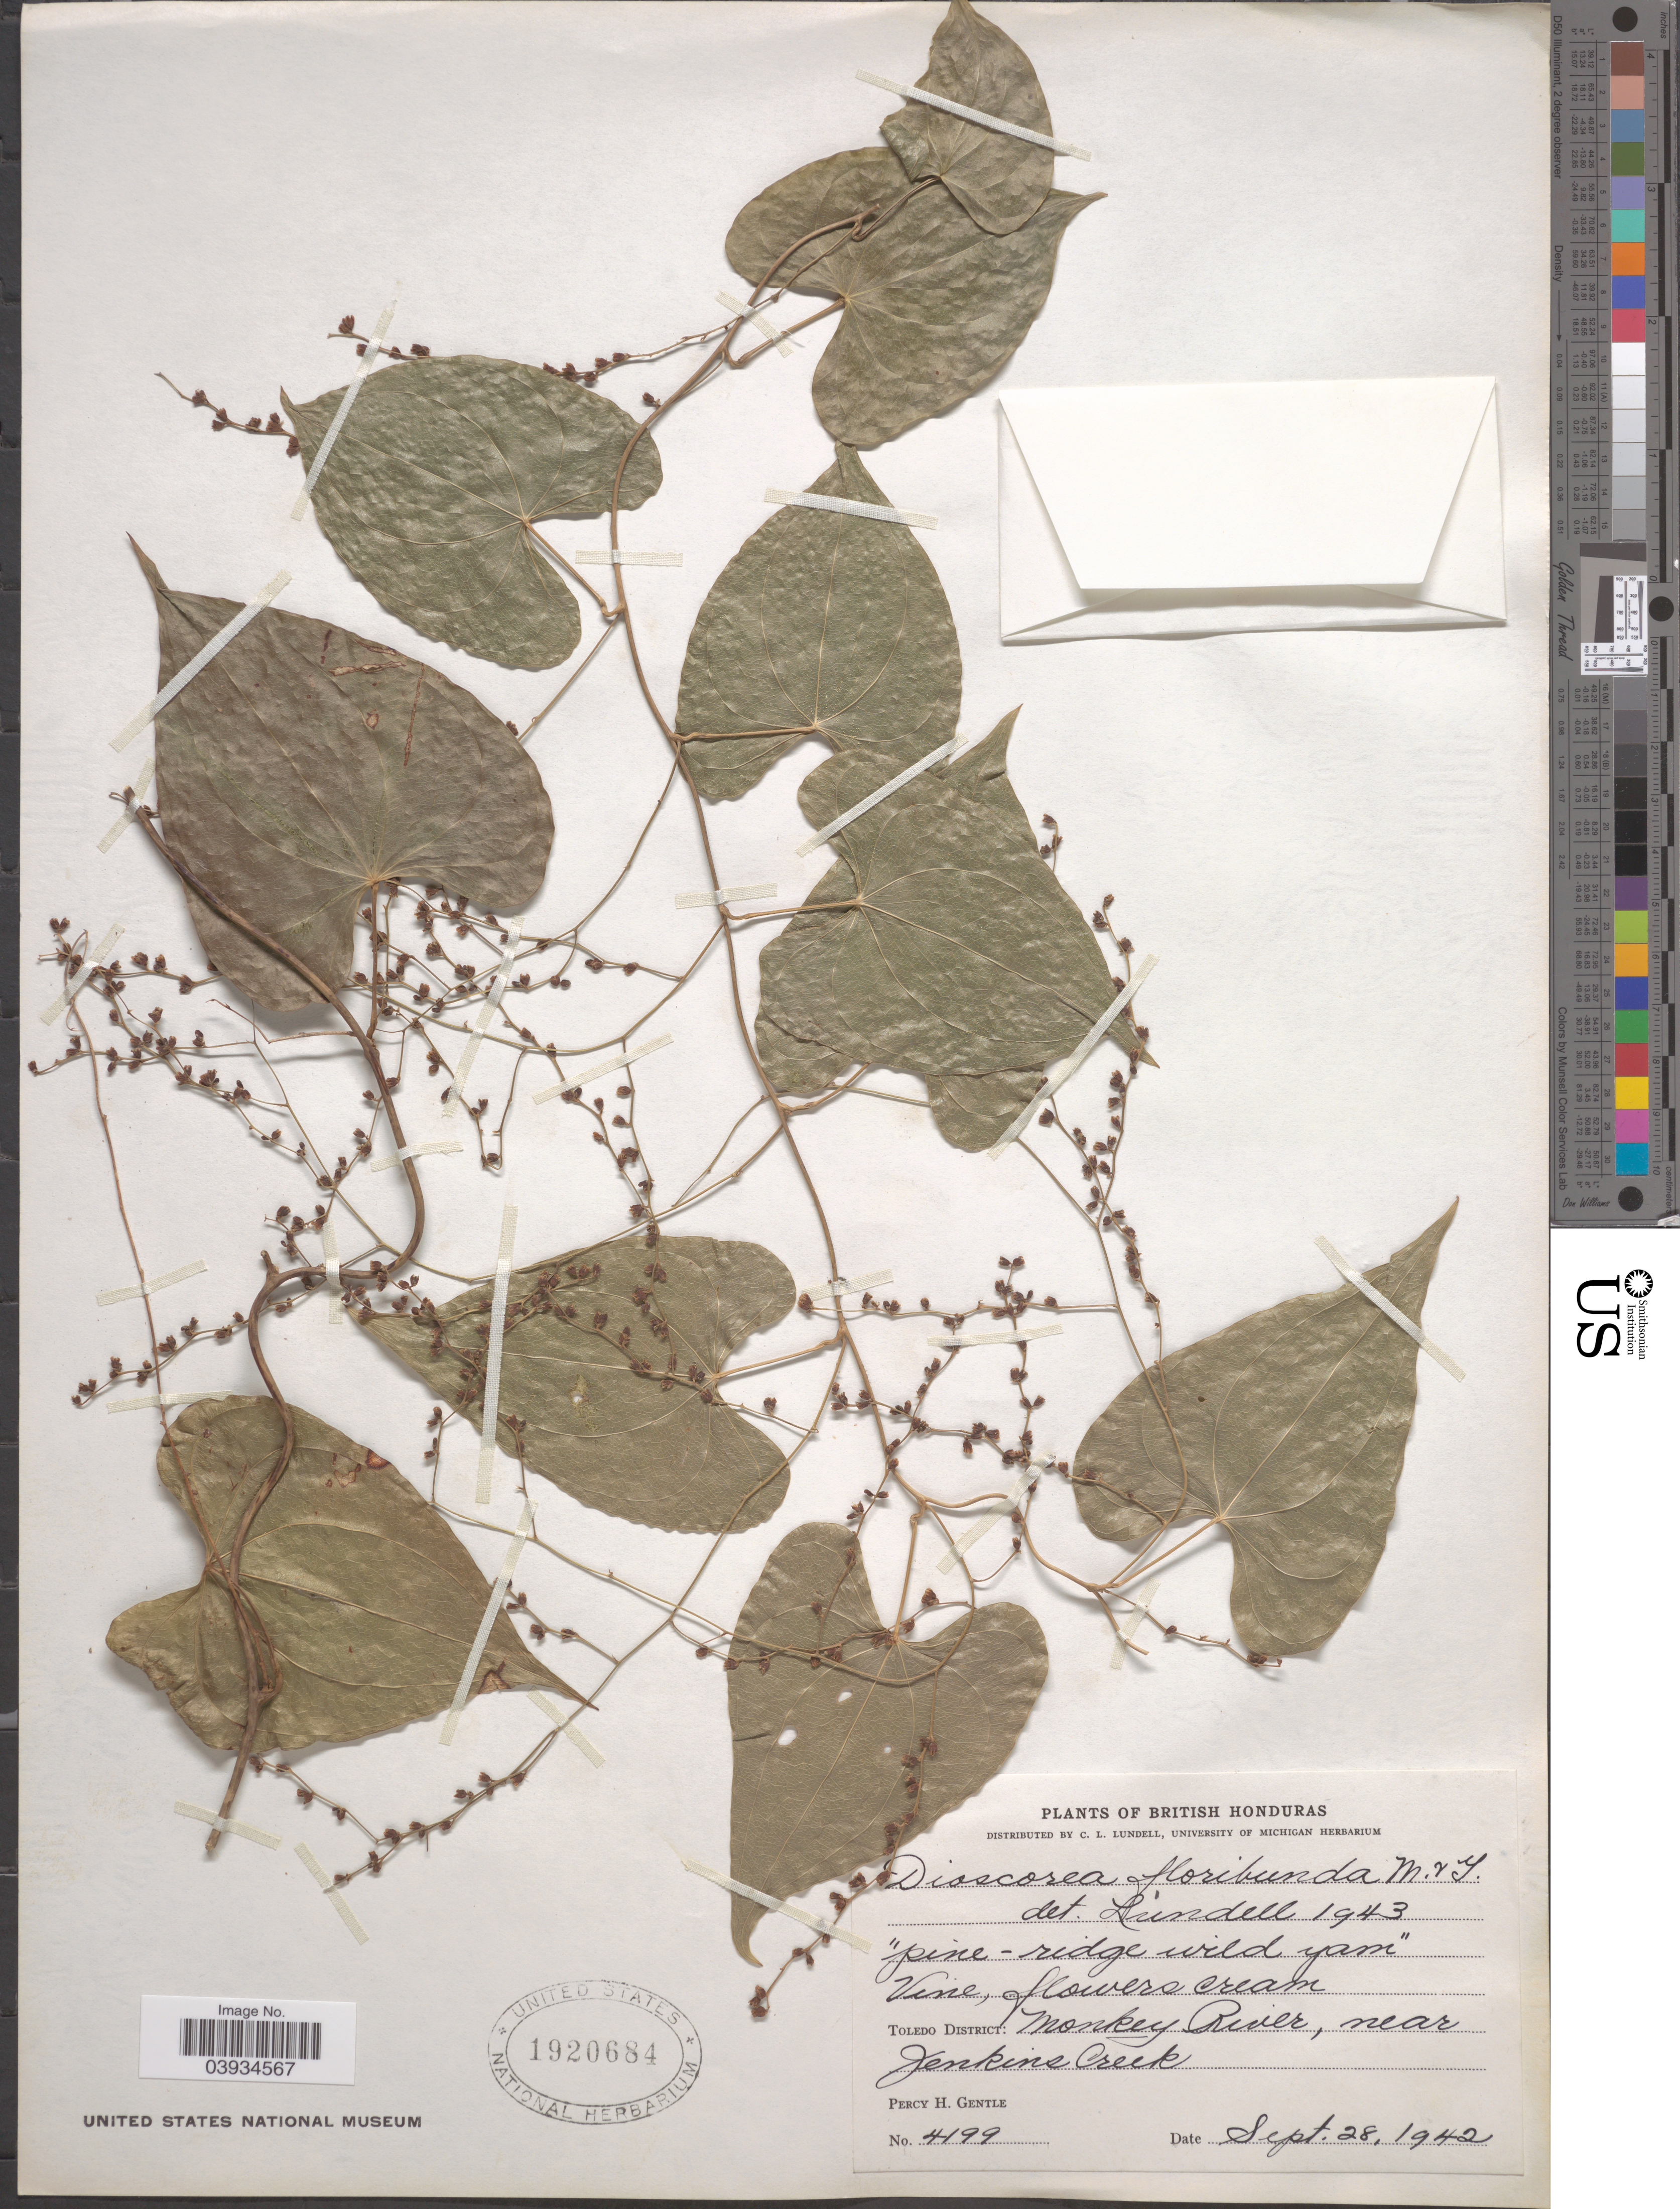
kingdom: Plantae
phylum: Tracheophyta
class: Liliopsida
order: Dioscoreales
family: Dioscoreaceae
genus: Dioscorea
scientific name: Dioscorea floribunda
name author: M. Martens & Galeotti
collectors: P. H. Gentle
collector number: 4199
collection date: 1942-09-28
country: Belize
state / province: Toledo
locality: British Honduras. Toledo District: Monkey River, near Jenkins Creek.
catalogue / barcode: US 1920684